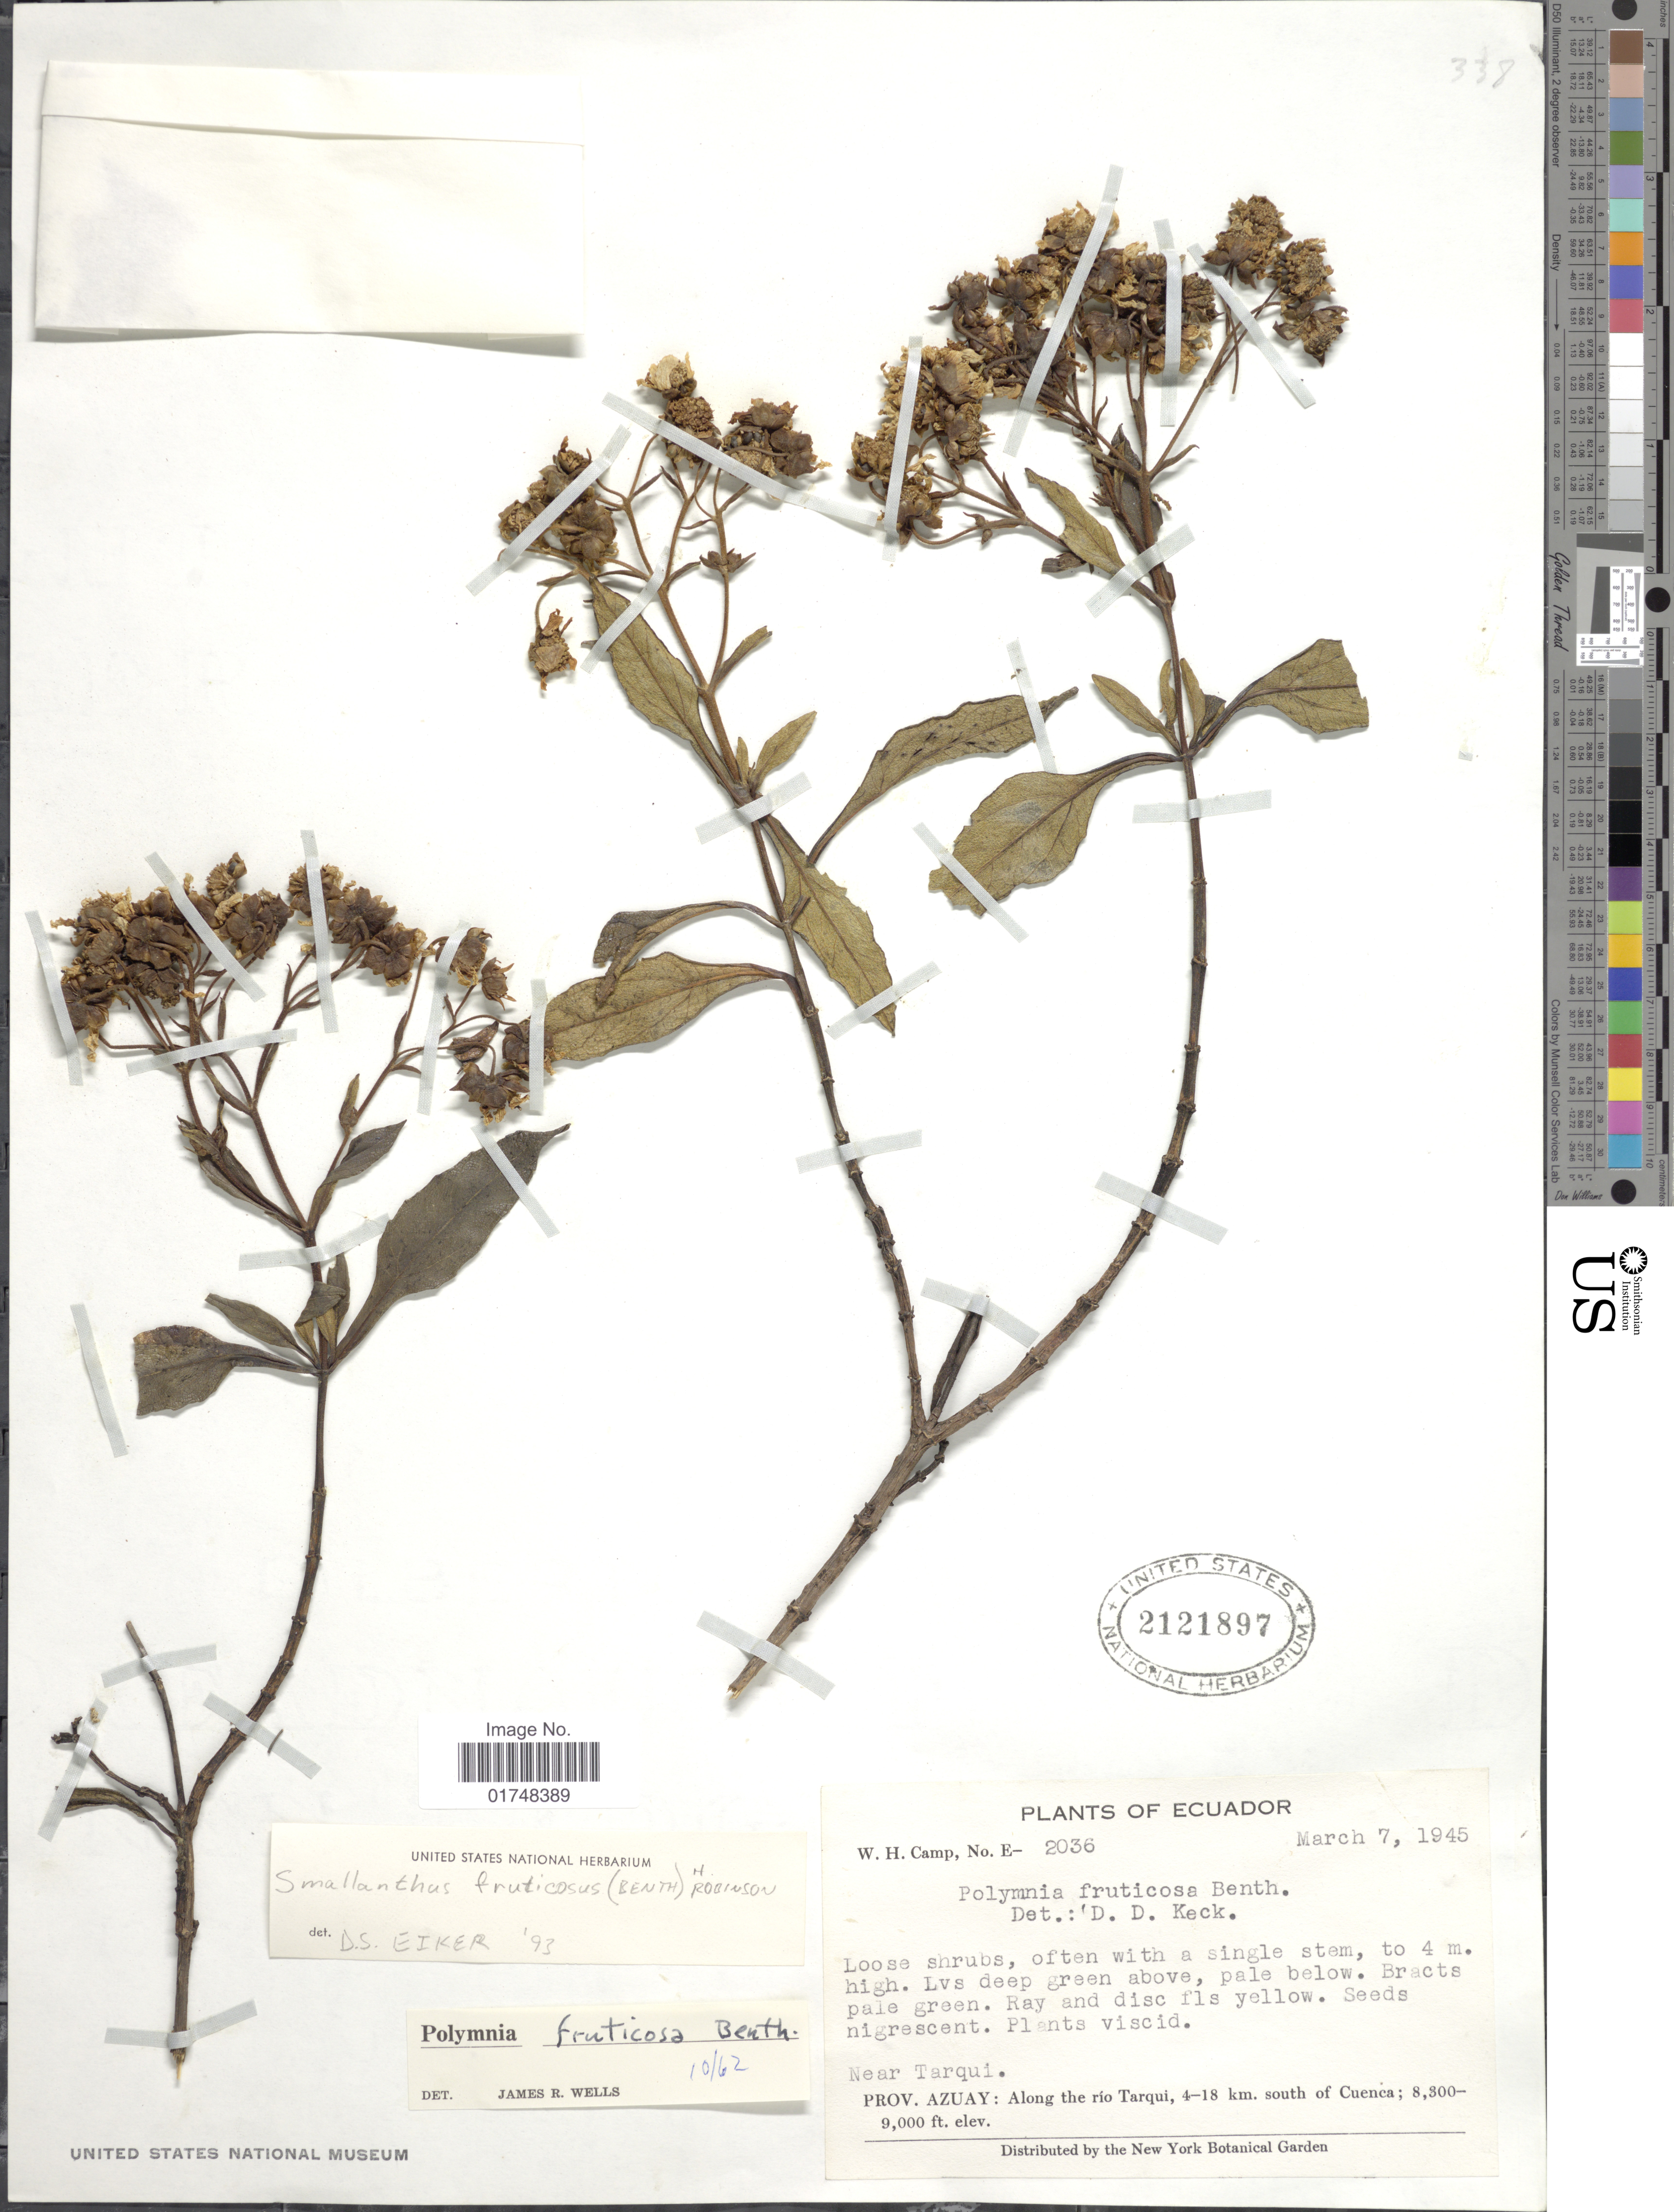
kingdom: Plantae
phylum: Tracheophyta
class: Magnoliopsida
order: Asterales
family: Asteraceae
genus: Smallanthus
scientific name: Smallanthus fruticosus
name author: (Benth.) H. Rob.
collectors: W. H. Camp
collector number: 2036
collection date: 1945-03-07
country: Ecuador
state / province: Azuay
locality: Along the Rio Tarqui, 4-18 km south of Cuenca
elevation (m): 2530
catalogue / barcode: US 2121897